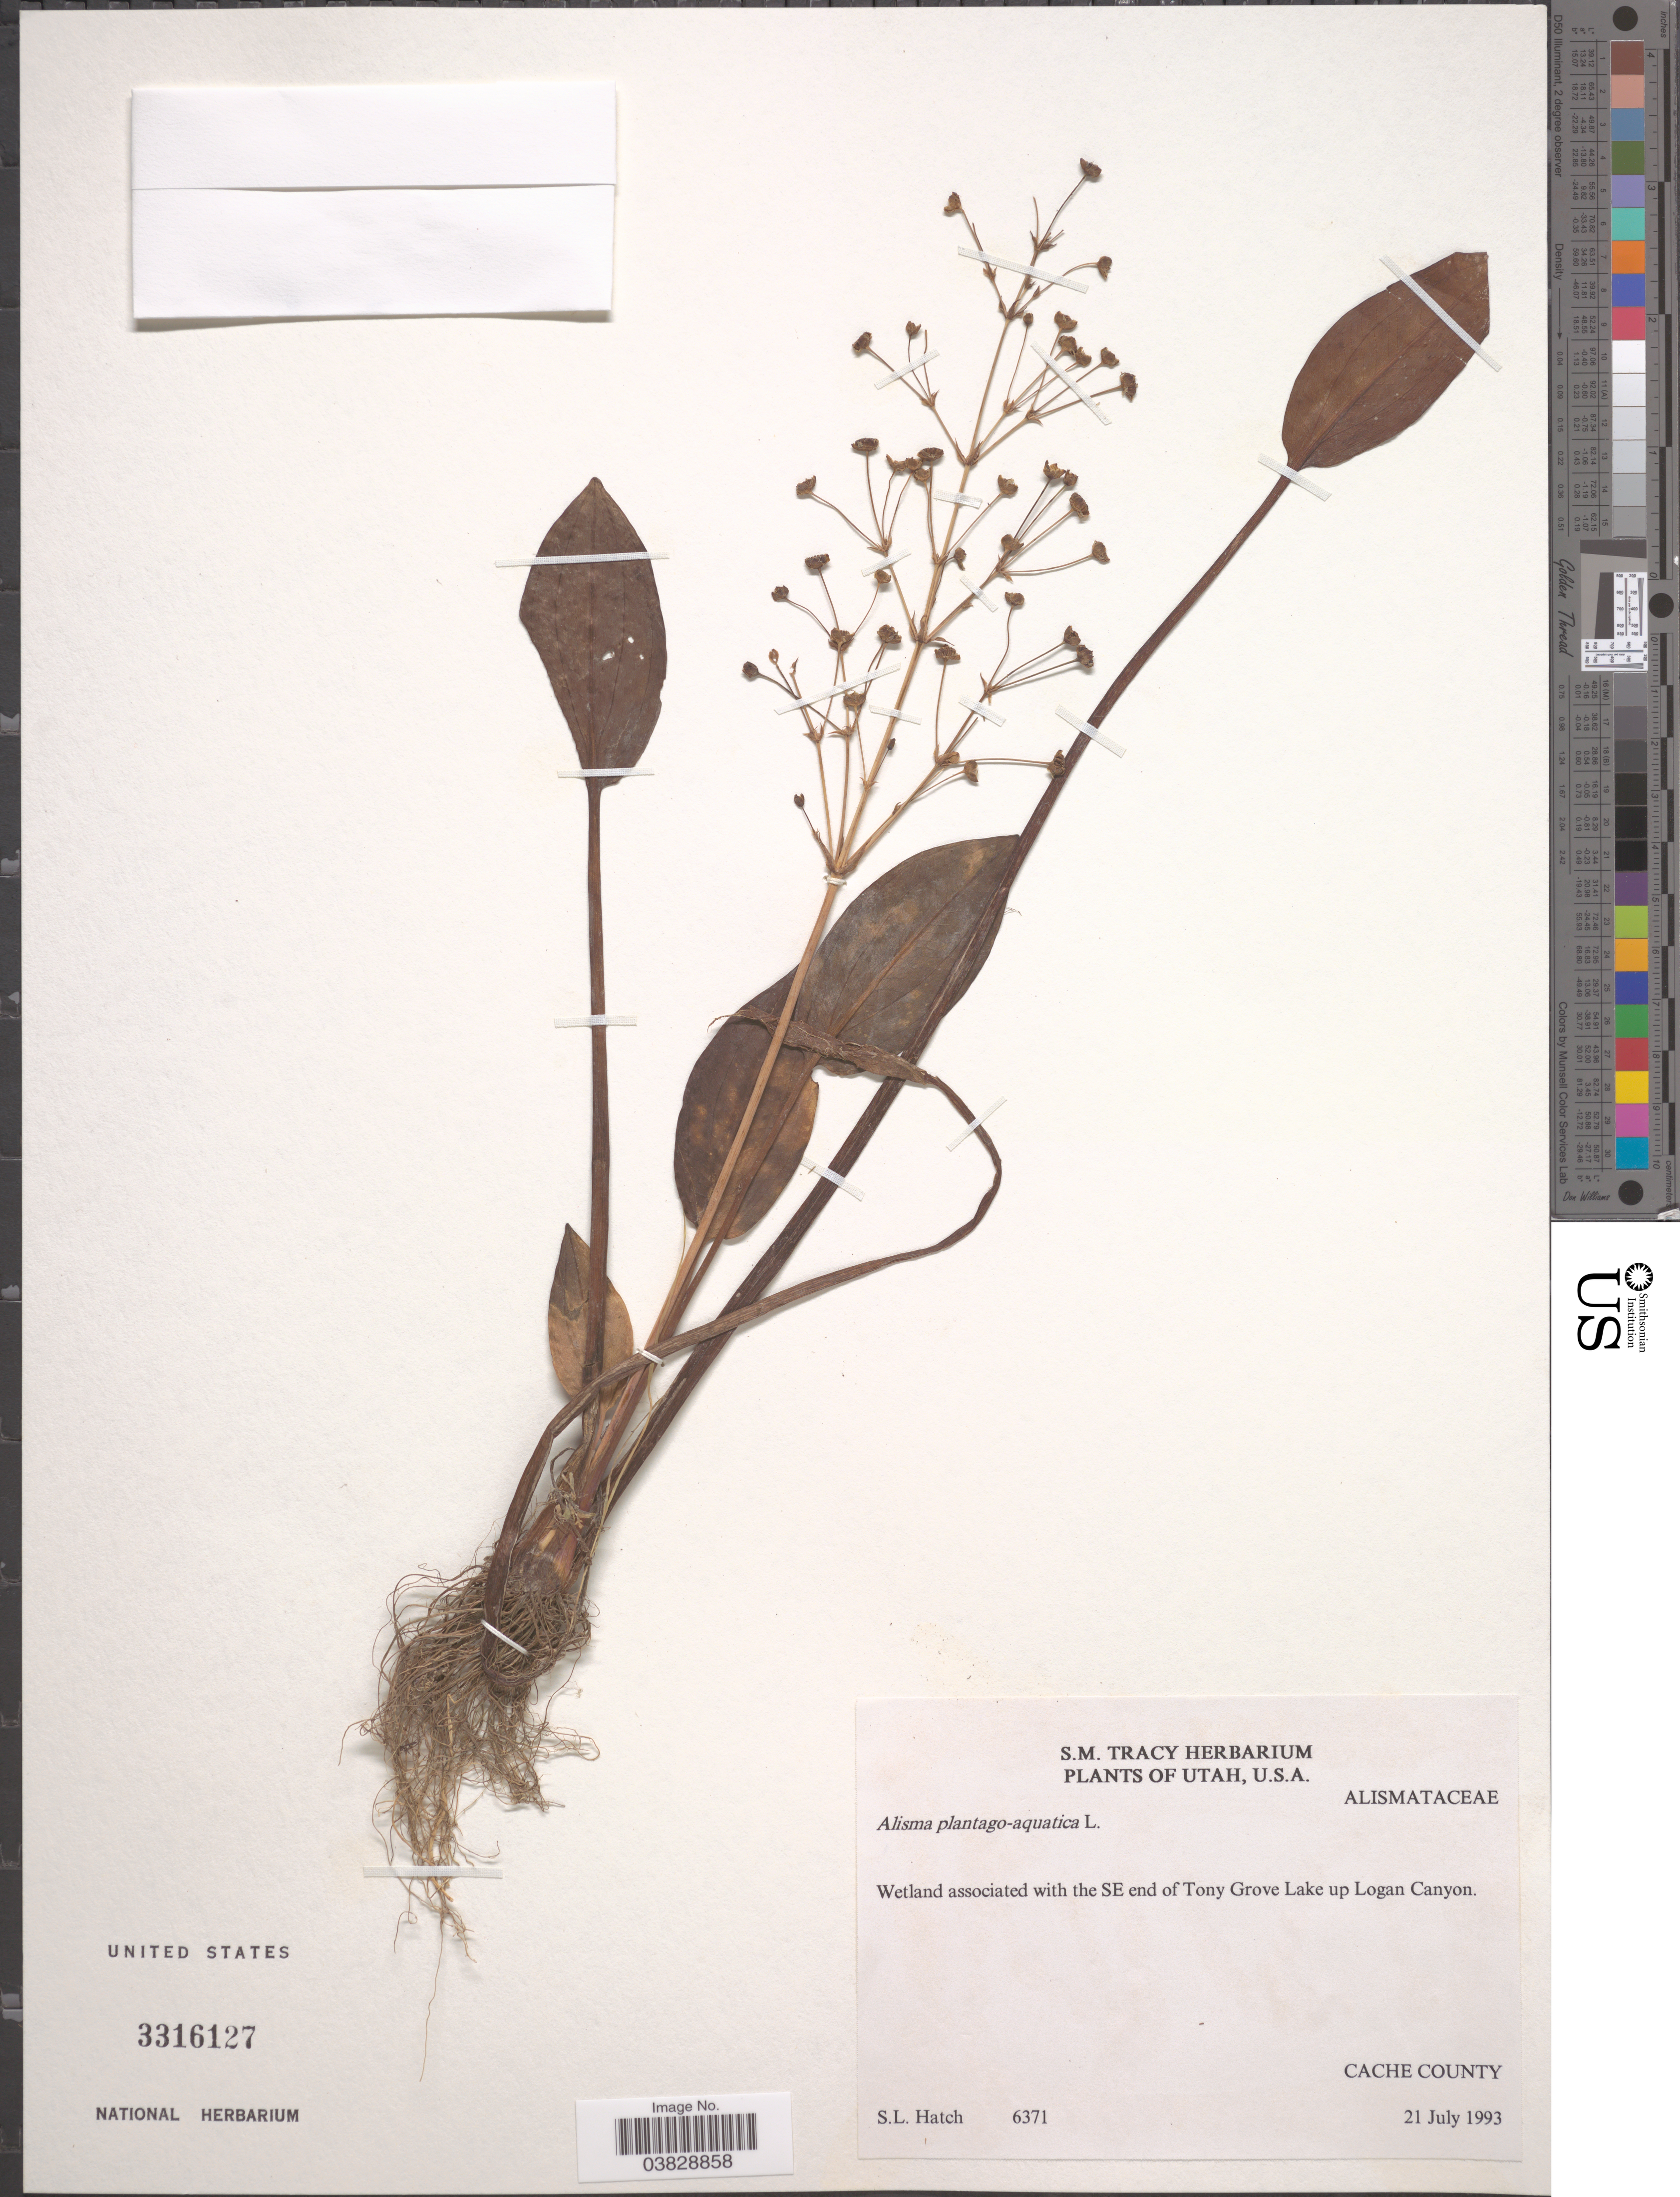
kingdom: Plantae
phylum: Tracheophyta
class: Liliopsida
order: Alismatales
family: Alismataceae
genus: Alisma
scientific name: Alisma plantago-aquatica var. americanum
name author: L.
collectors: S. Hatch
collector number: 6371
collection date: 1993-07-21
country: United States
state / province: Utah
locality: Wetland associated with the SE end of Tony Grove Lake up Logan Canyon. Cache County.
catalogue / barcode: US 3316127